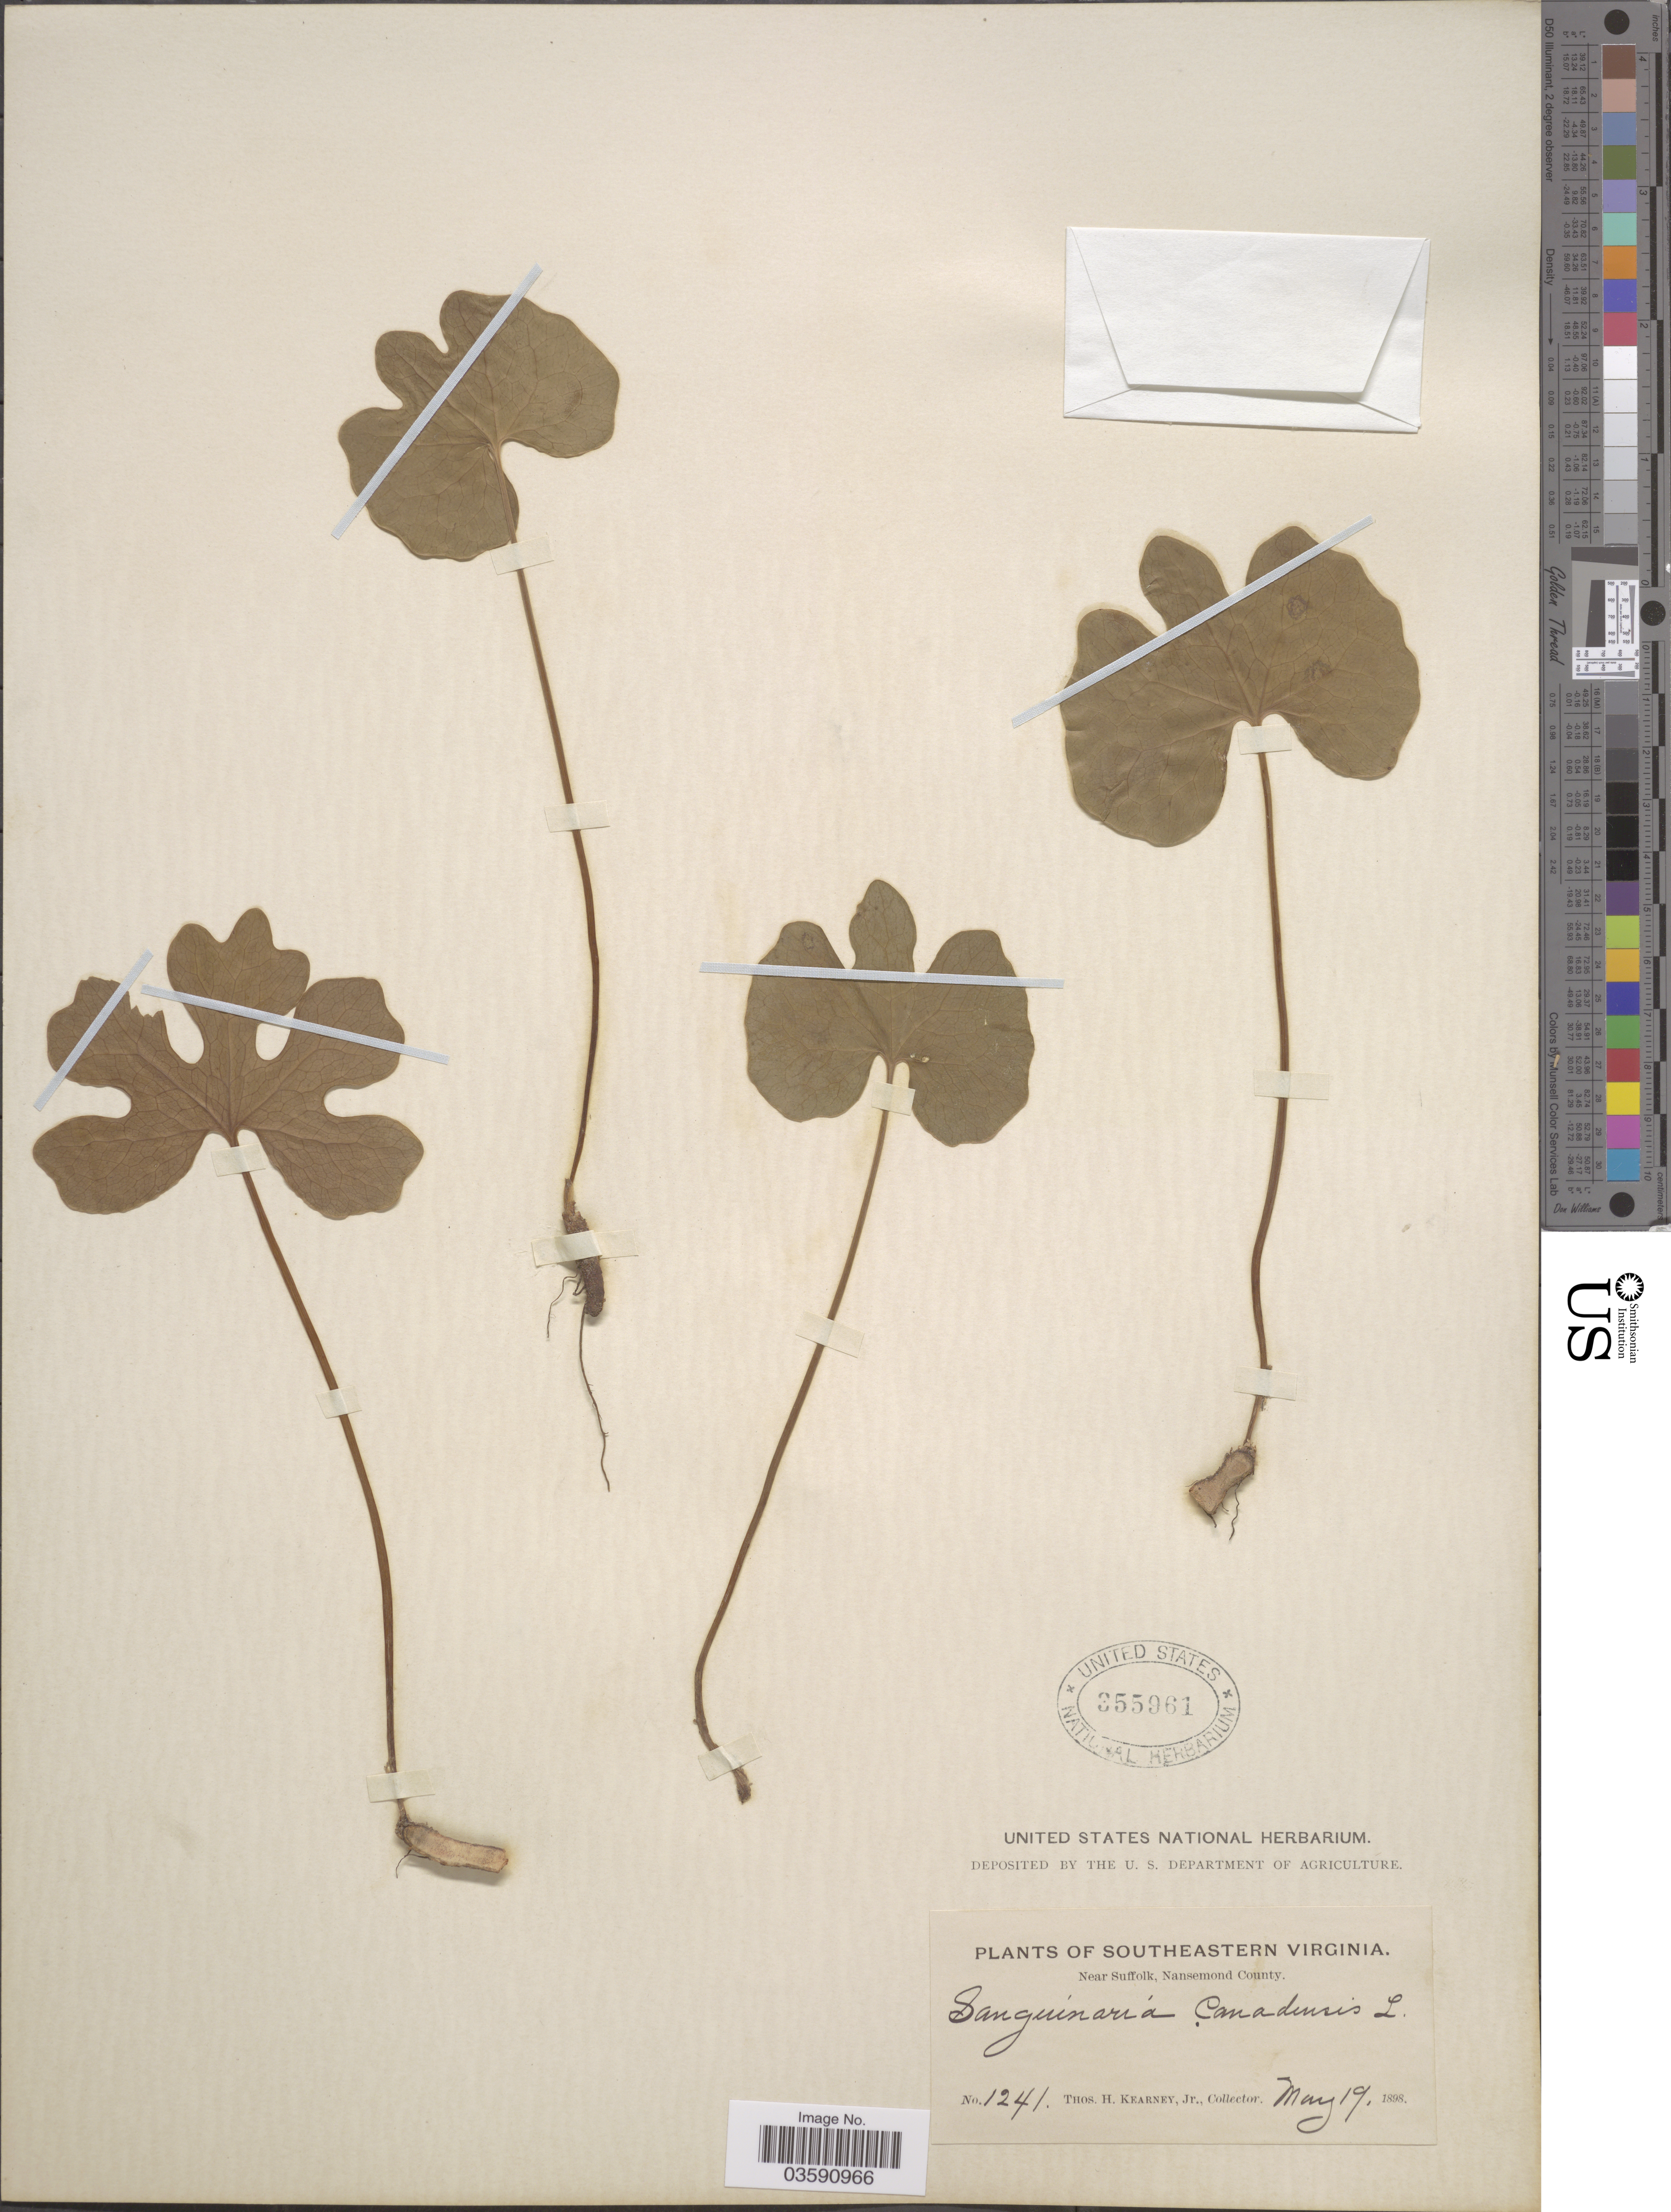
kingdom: Plantae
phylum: Tracheophyta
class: Magnoliopsida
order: Ranunculales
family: Papaveraceae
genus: Sanguinaria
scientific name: Sanguinaria canadensis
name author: L.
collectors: T. H. Kearney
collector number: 1241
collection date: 1898-05-19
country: United States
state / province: Virginia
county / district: City of Suffolk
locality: Southeastern Virginia. Near Suffolk, Nansemond County.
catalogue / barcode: US 355961